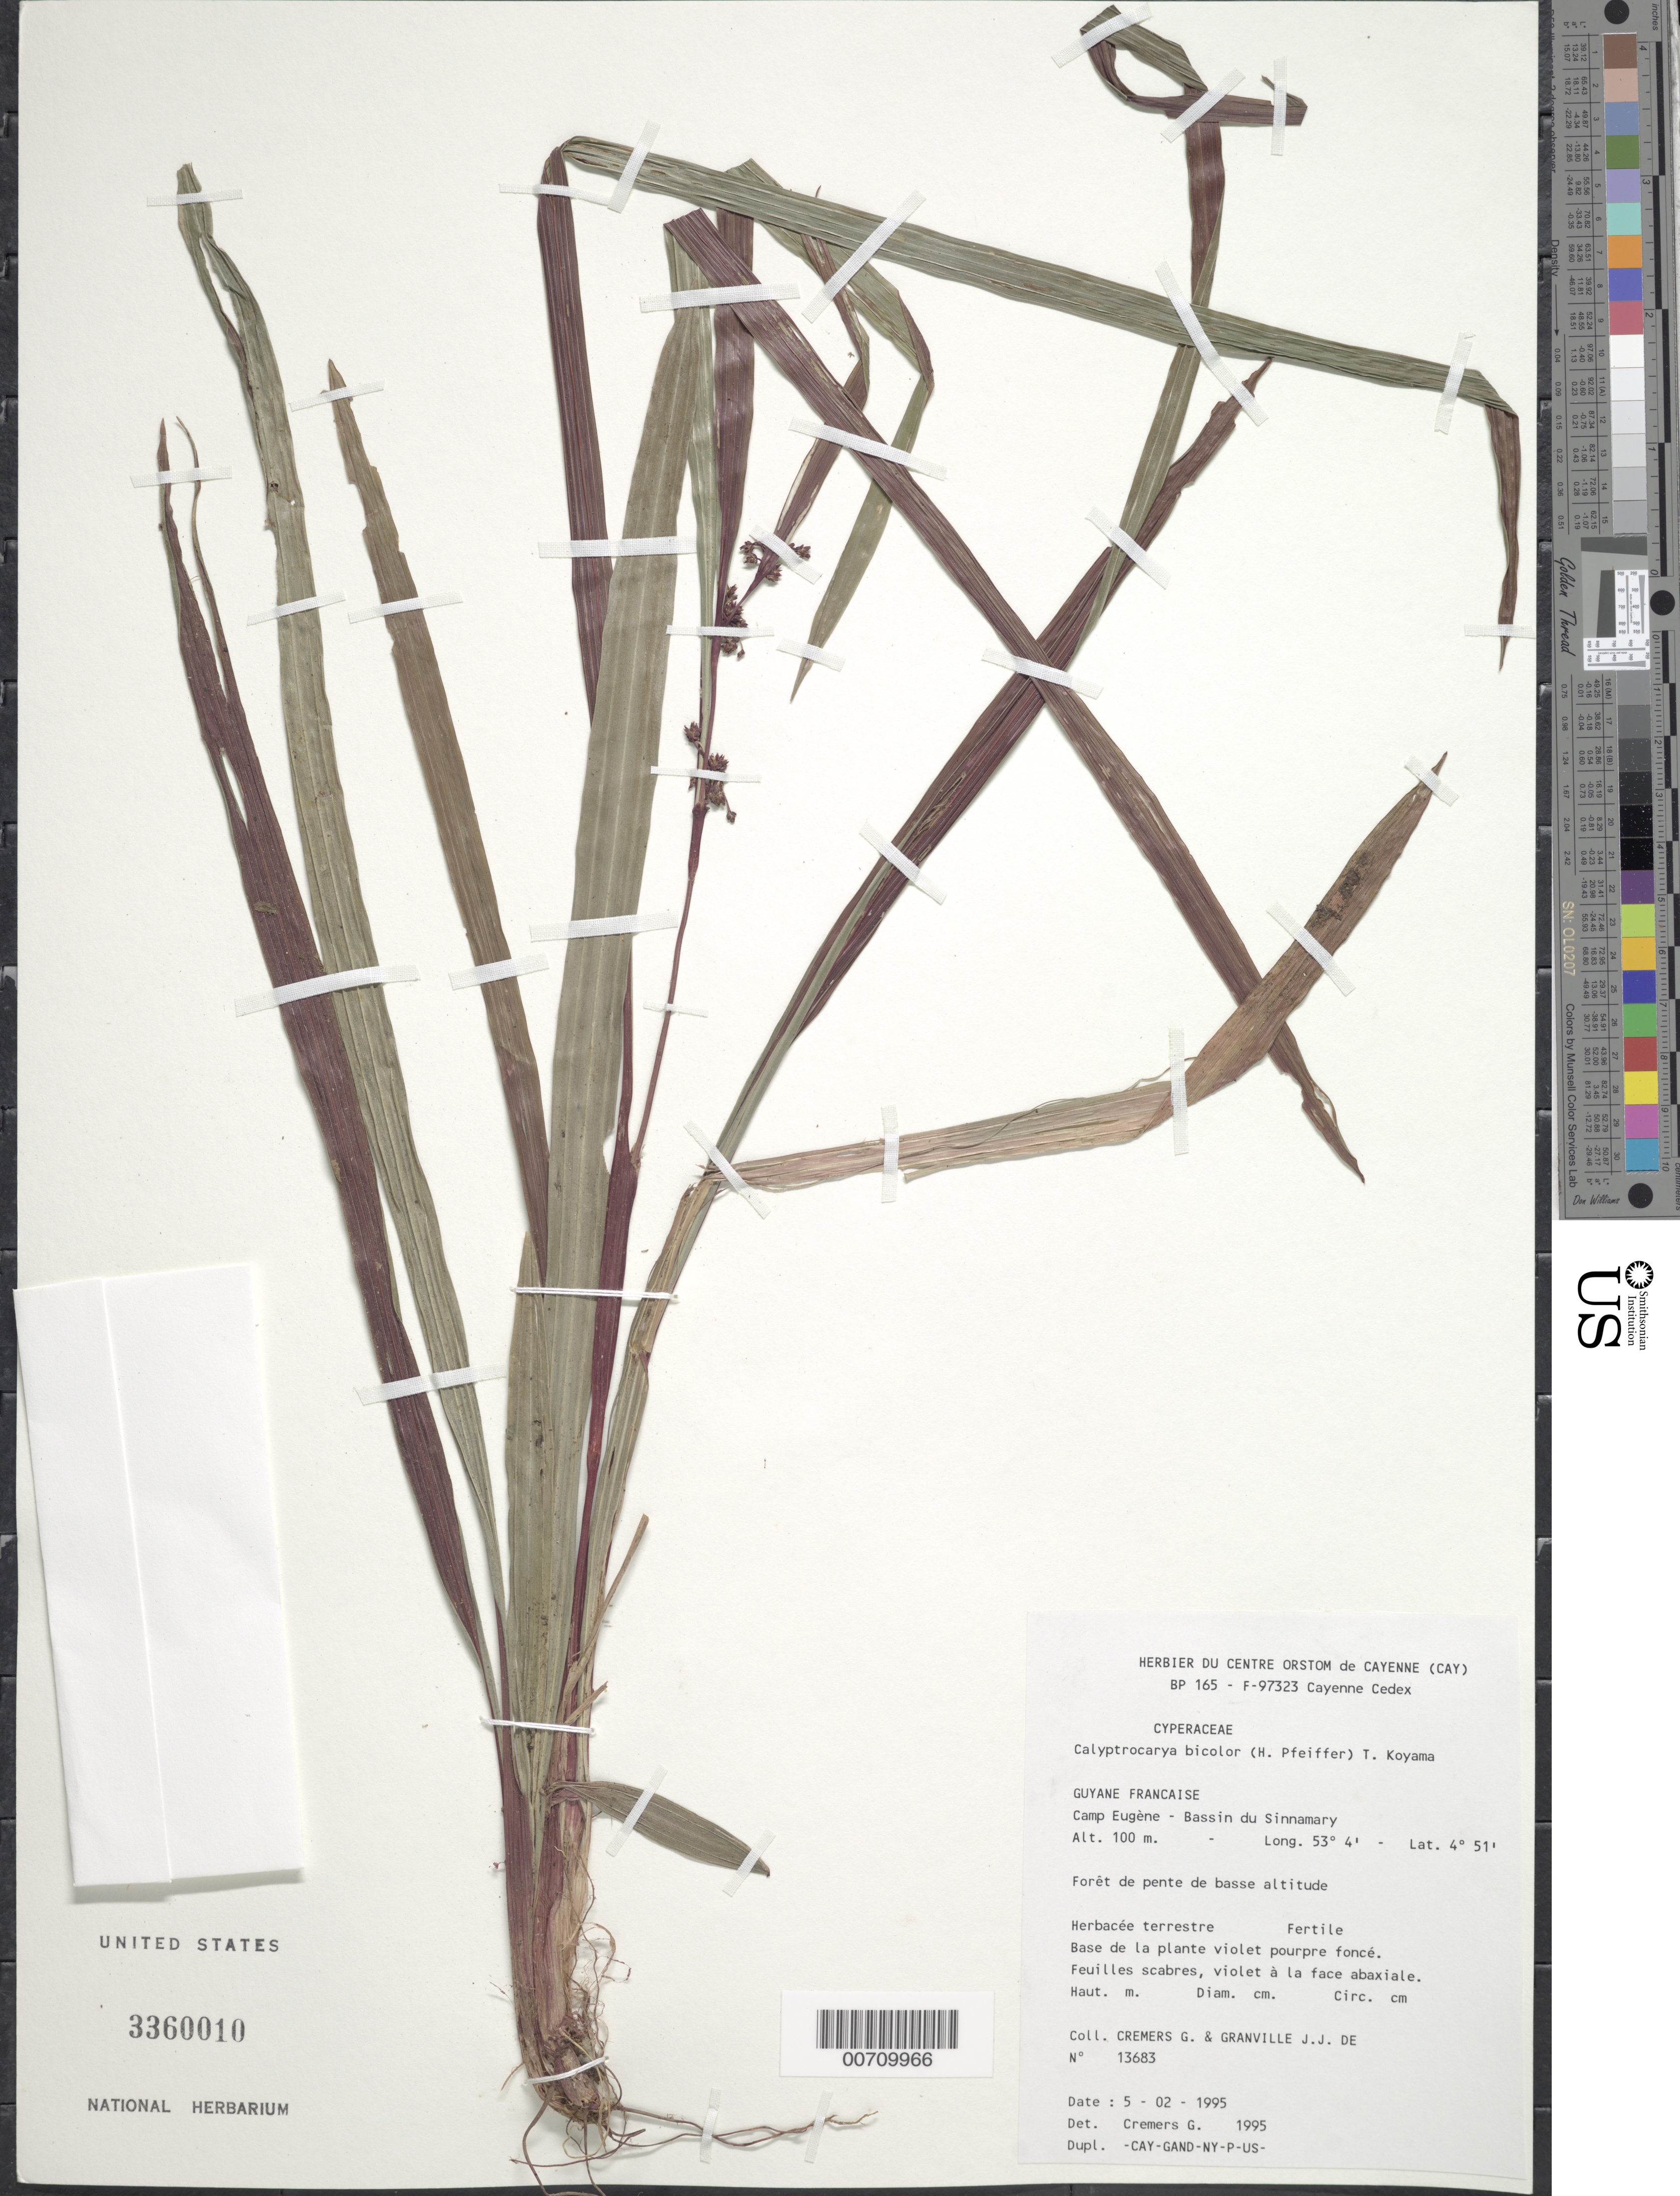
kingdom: Plantae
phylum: Tracheophyta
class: Liliopsida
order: Poales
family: Cyperaceae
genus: Calyptrocarya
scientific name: Calyptrocarya bicolor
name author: (H. Pfeiff.) T. Koyama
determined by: Cremers, Georges A.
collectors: G. Cremers & J.-J. de Granville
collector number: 13683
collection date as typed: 5-Feb-95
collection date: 1995-02-05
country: French Guiana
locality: Camp Eugène, Bassin du Sinnamary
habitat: Low slope forest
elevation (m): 100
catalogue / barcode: US 3360010